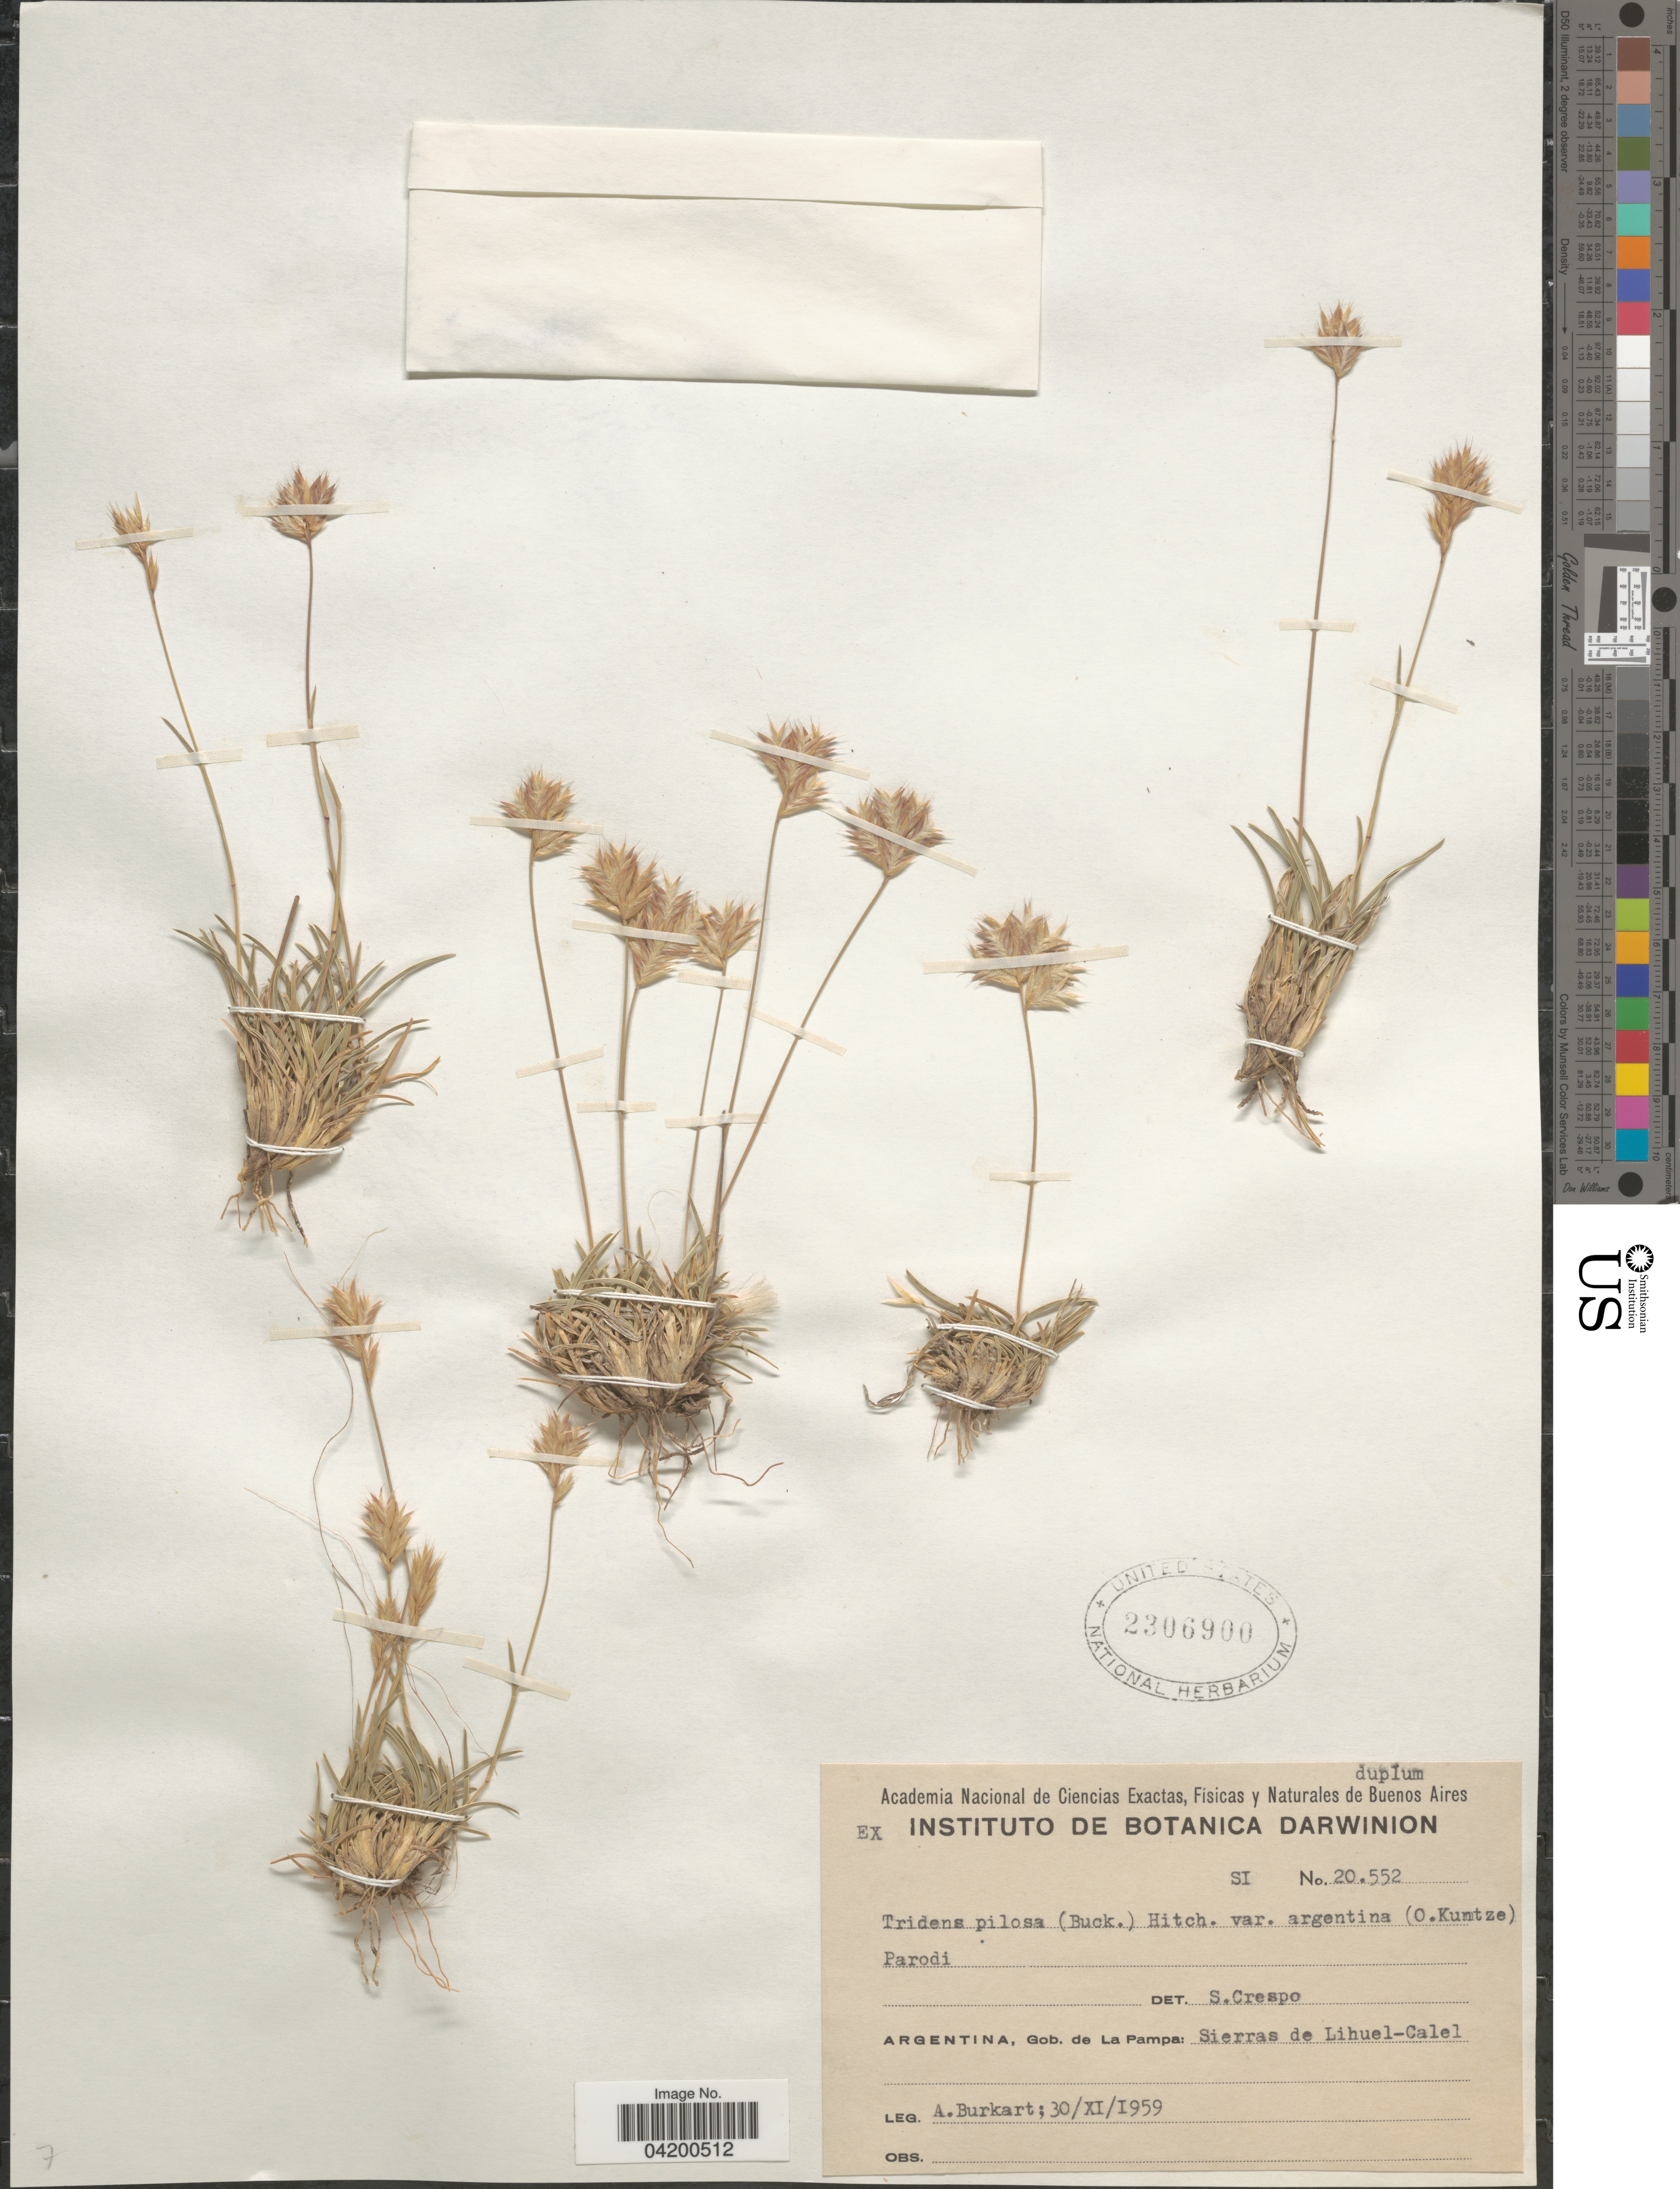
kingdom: Plantae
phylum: Tracheophyta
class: Liliopsida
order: Poales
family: Poaceae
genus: Erioneuron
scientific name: Erioneuron pilosum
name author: (Buckley) Nash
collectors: A. E. Burkart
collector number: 20552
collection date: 1959-11-30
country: Argentina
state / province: La Pampa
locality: Gob. de La Pampa: Sierra de Lihuel-Calel.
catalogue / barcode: US 2306900